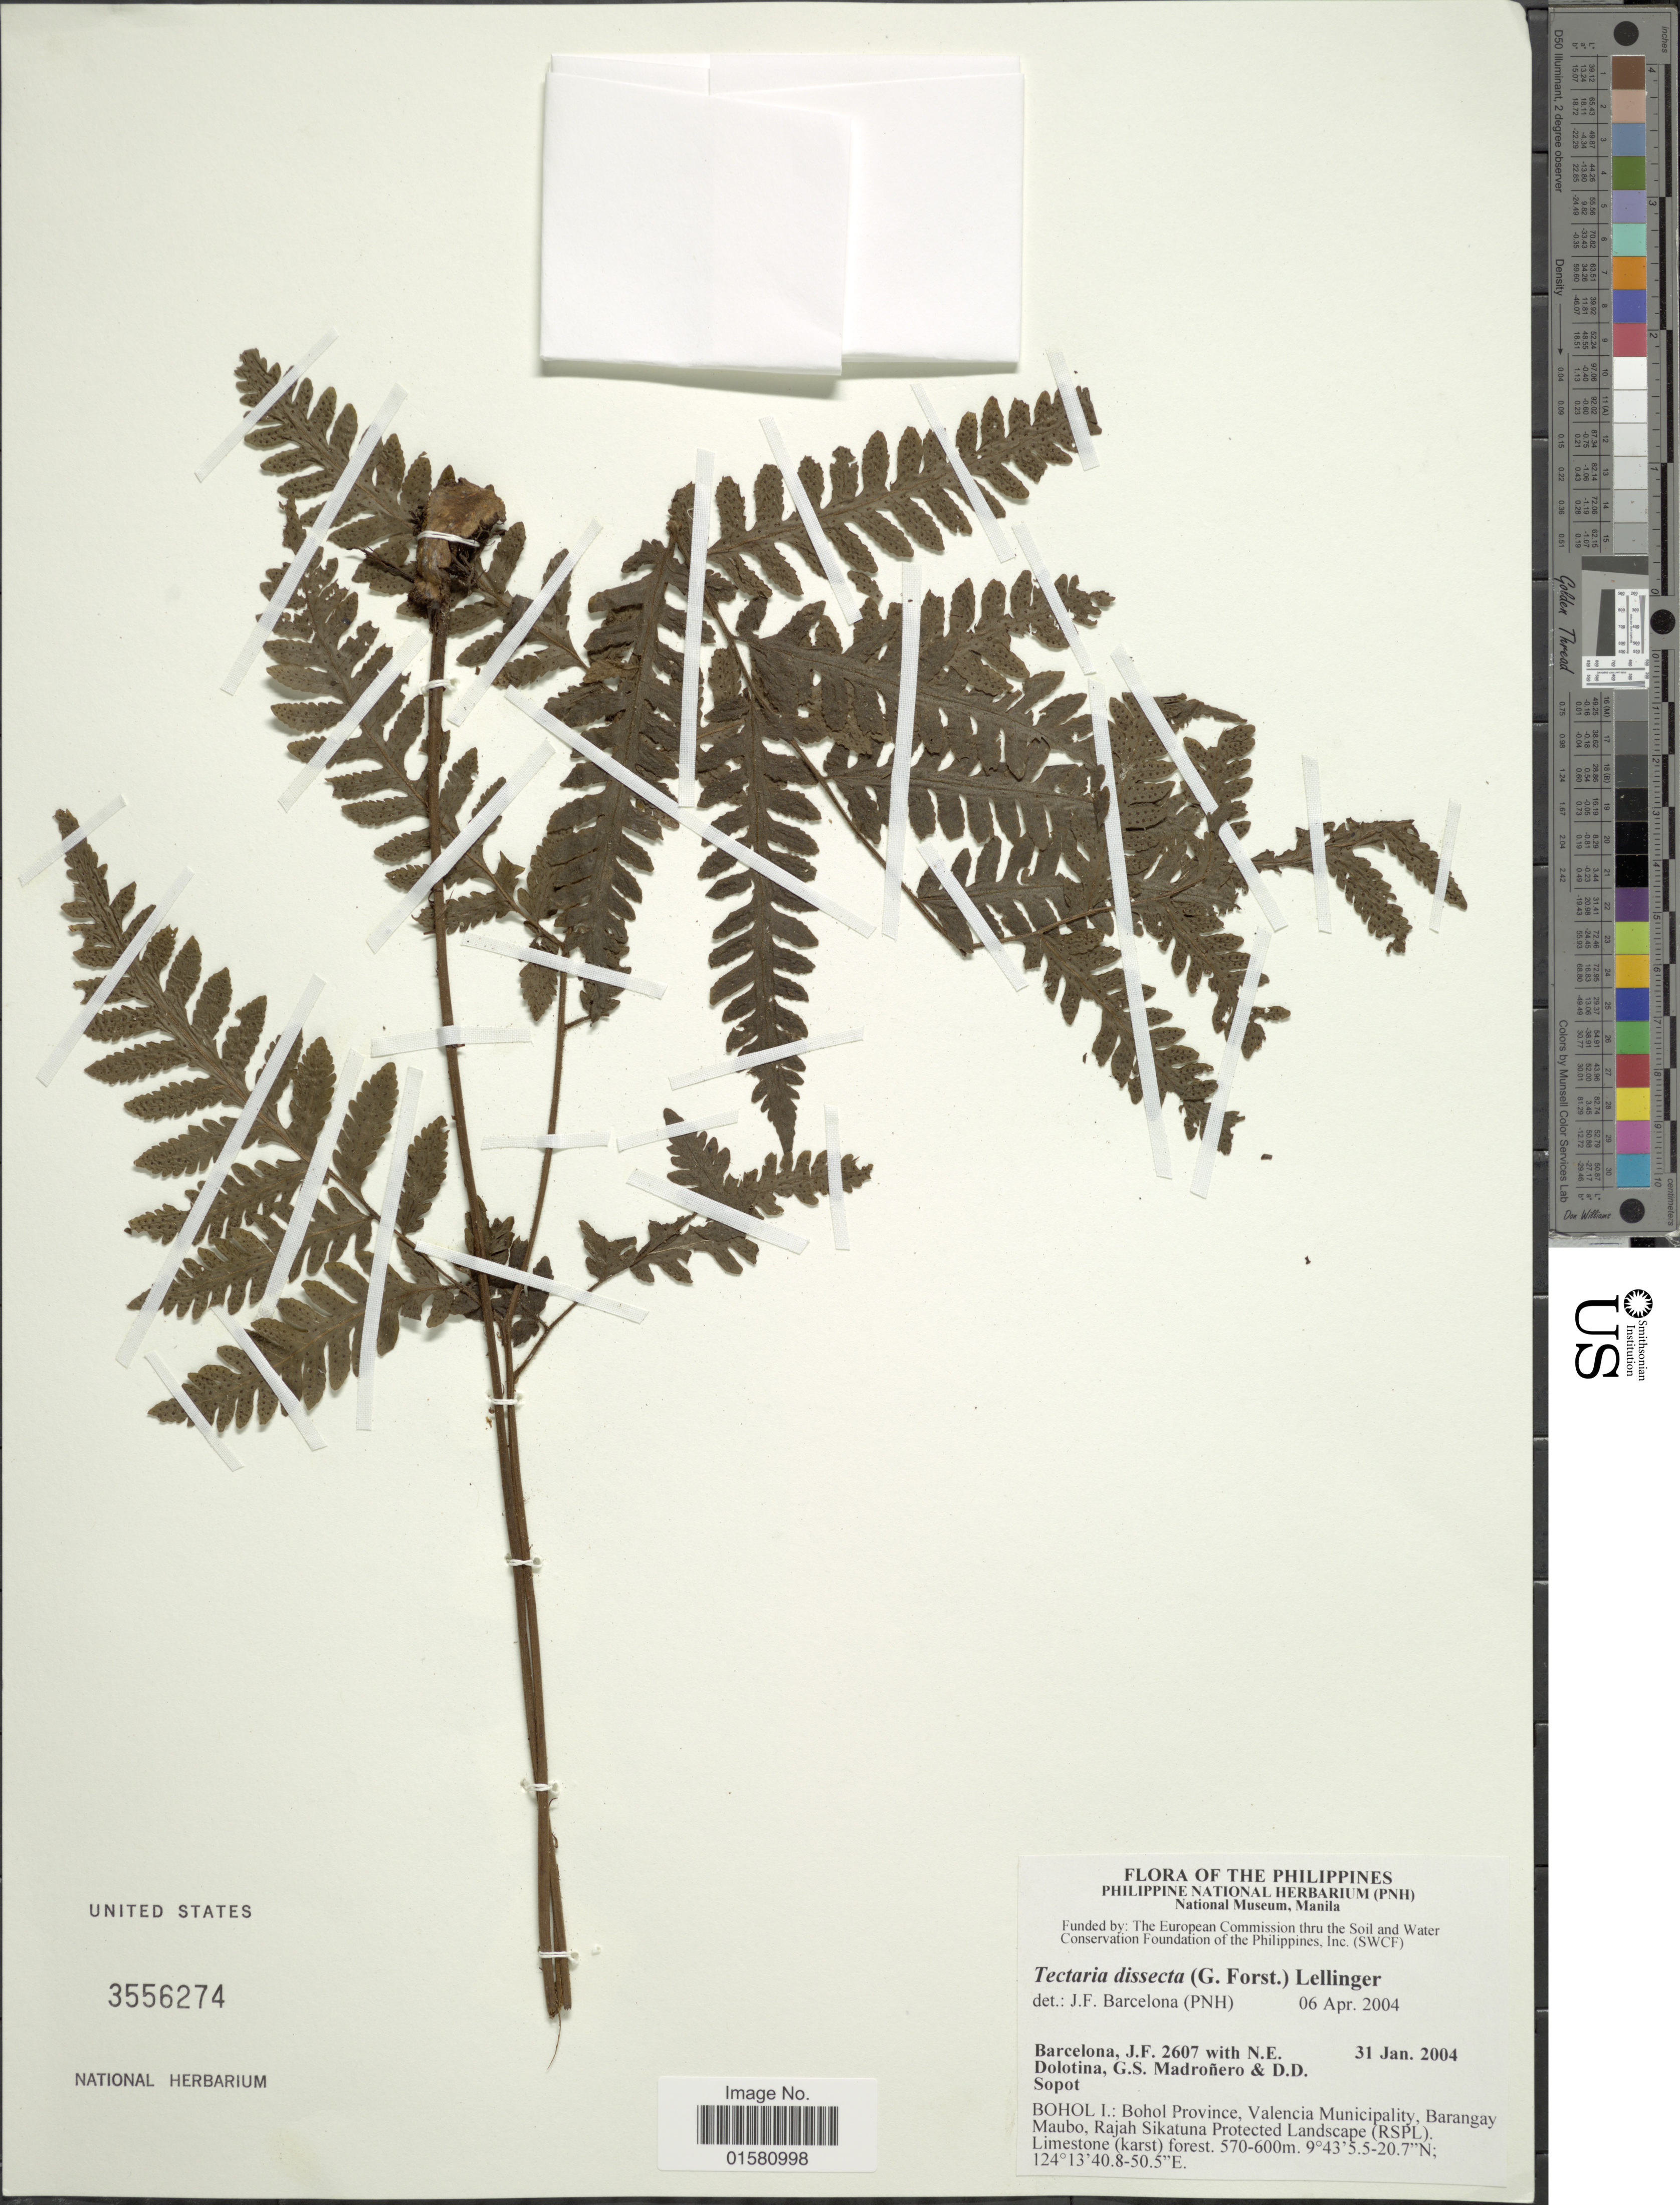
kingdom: Plantae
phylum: Tracheophyta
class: Polypodiopsida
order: Polypodiales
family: Tectariaceae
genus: Tectaria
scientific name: Tectaria dissecta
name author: (G. Forst.) Lellinger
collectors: J. F. Barcelona, N. Dolotina, G. Madroñero & D. Sopot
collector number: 2607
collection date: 2004-01-31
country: Philippines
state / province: Central Visayas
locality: Bohol I.; Bohol Province, Valencia Municipality, Barangay Maubo;, Rajah Sikatuna Protected Landscape (RSPL)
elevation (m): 570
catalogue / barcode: US 3556274